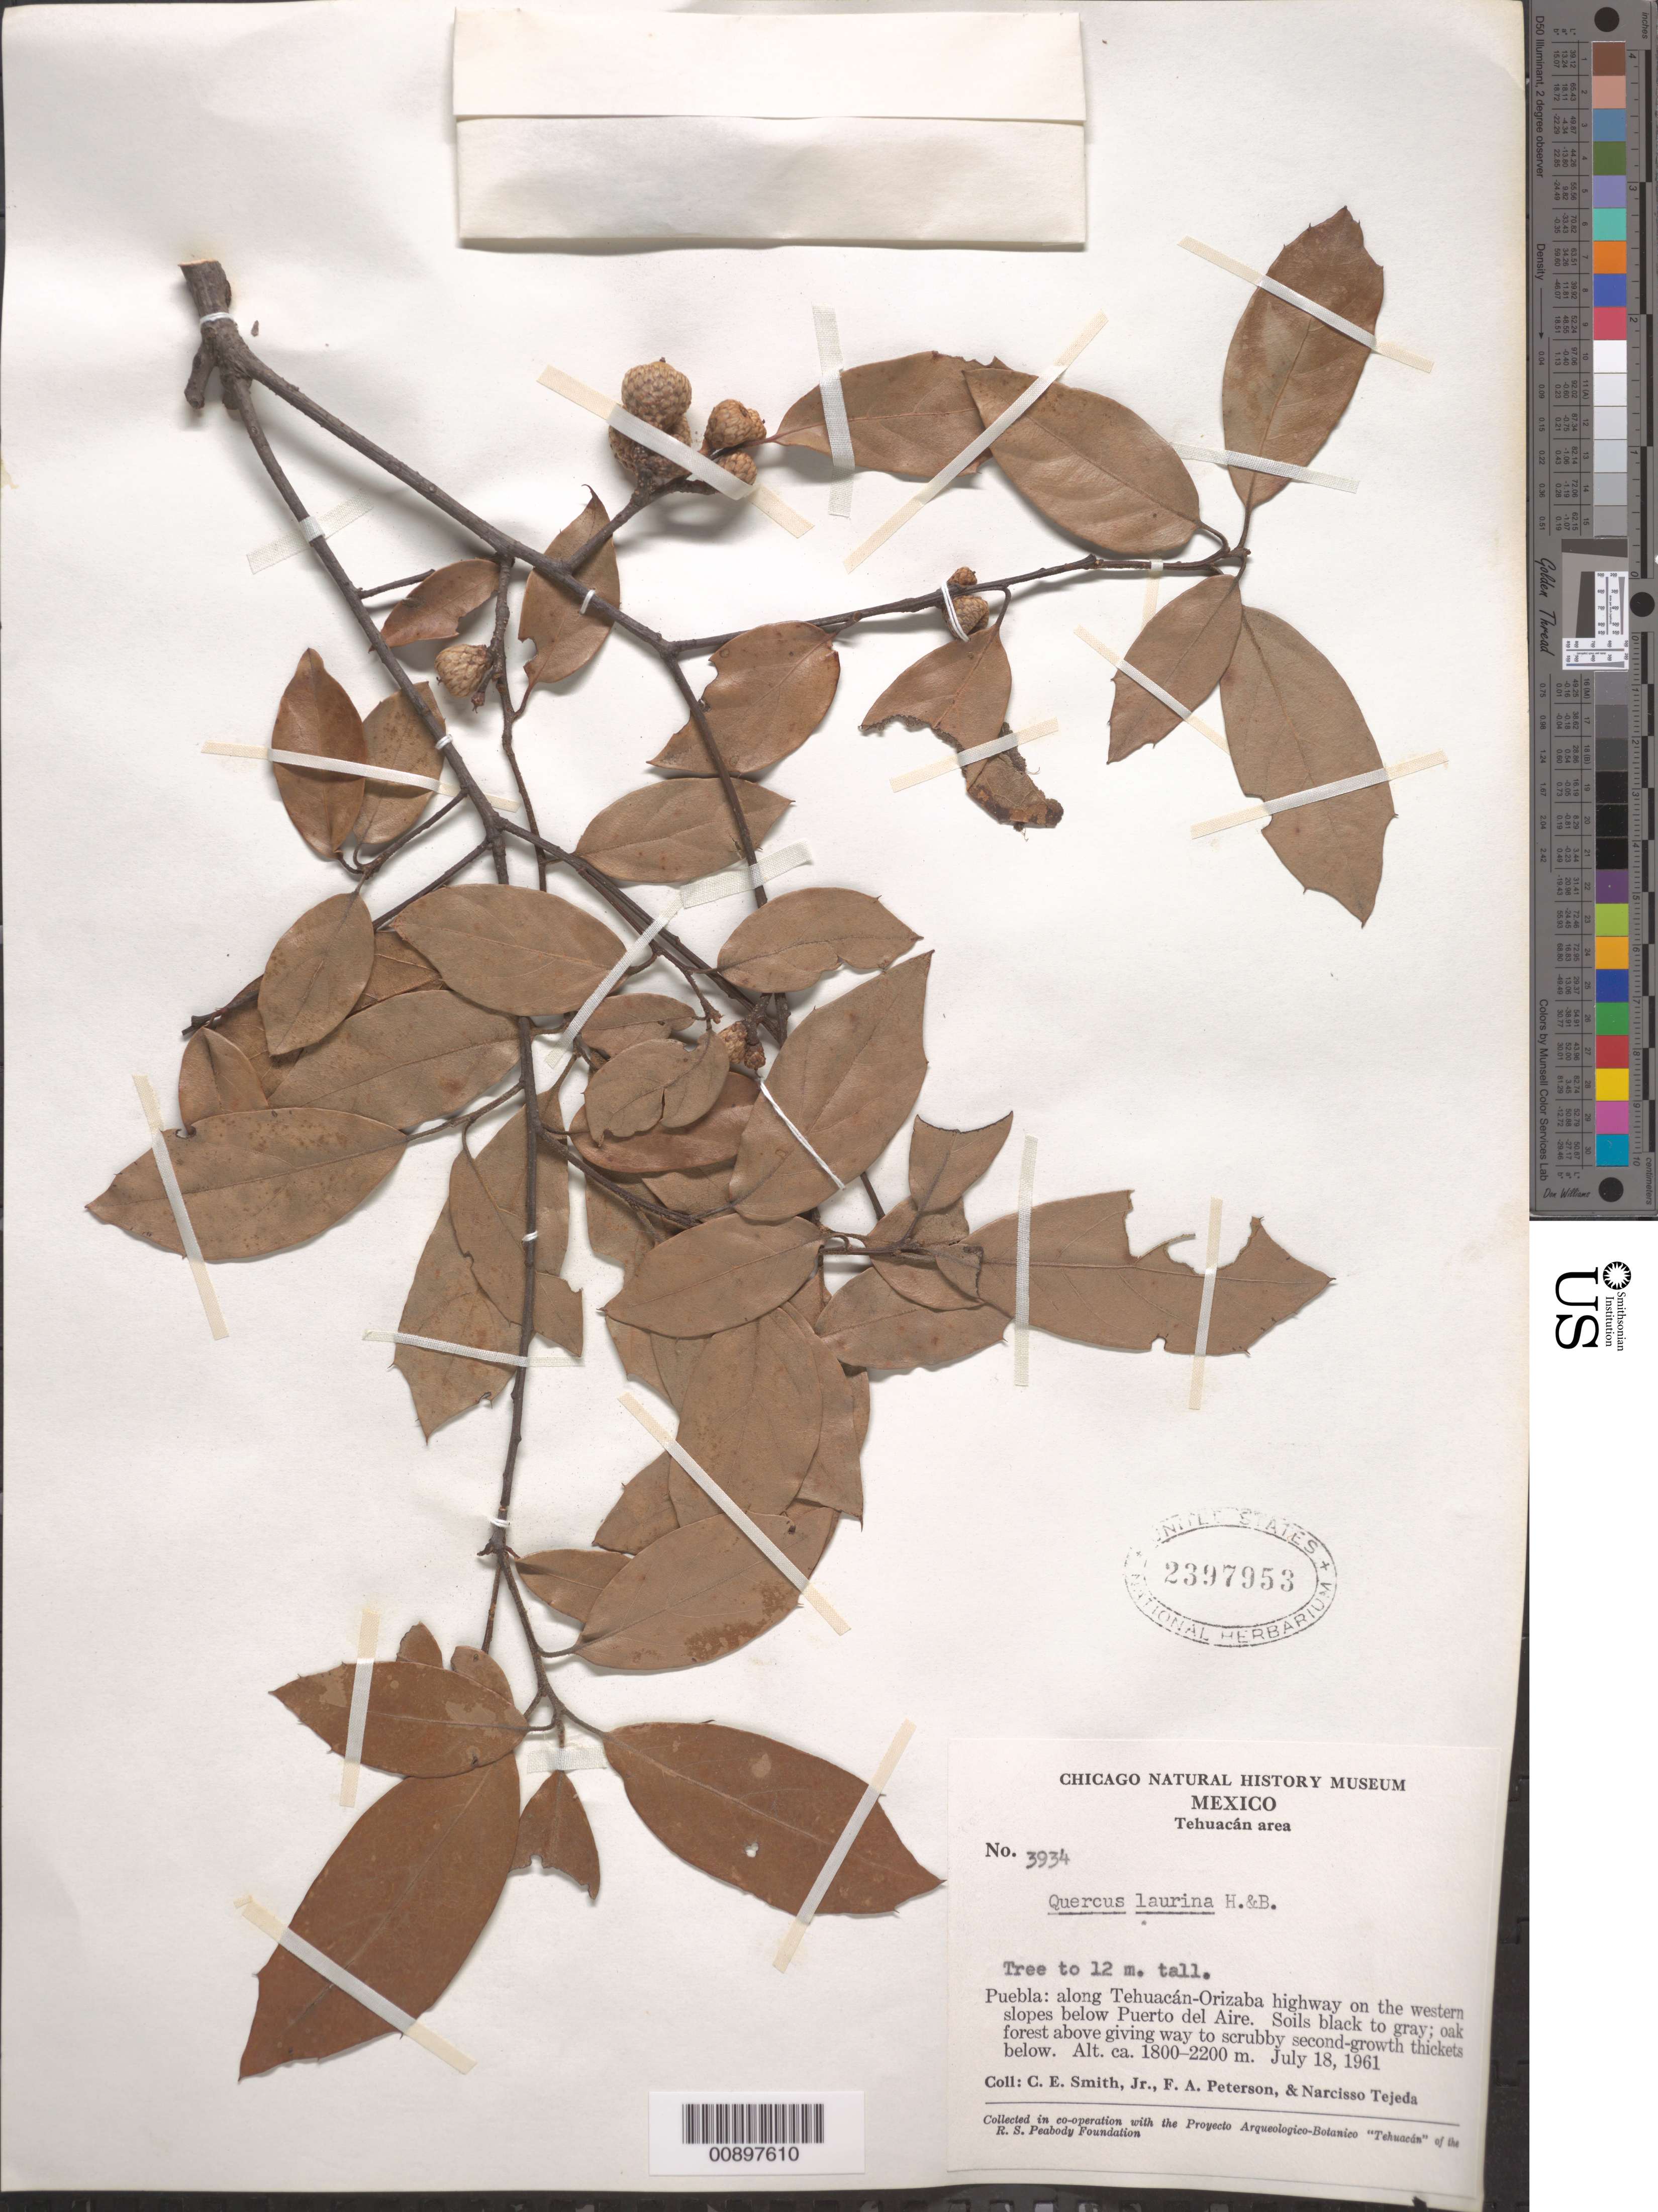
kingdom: Plantae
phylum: Tracheophyta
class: Magnoliopsida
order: Fagales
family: Fagaceae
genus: Quercus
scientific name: Quercus laurina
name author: Humb. & Bonpl.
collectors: C. E. Smith Jr., F. A. Peterson & N. Tejeda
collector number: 3934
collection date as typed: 18 Jul 1961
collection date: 1961-07-18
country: Mexico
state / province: Puebla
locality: Puebla: along Tehuacán-Orizaba highway on the western slopes below Puerto del Aire.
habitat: Soils black to gray; oak forest above giving way to scrubby second-growth thickets below.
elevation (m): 2200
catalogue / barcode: US 2397953